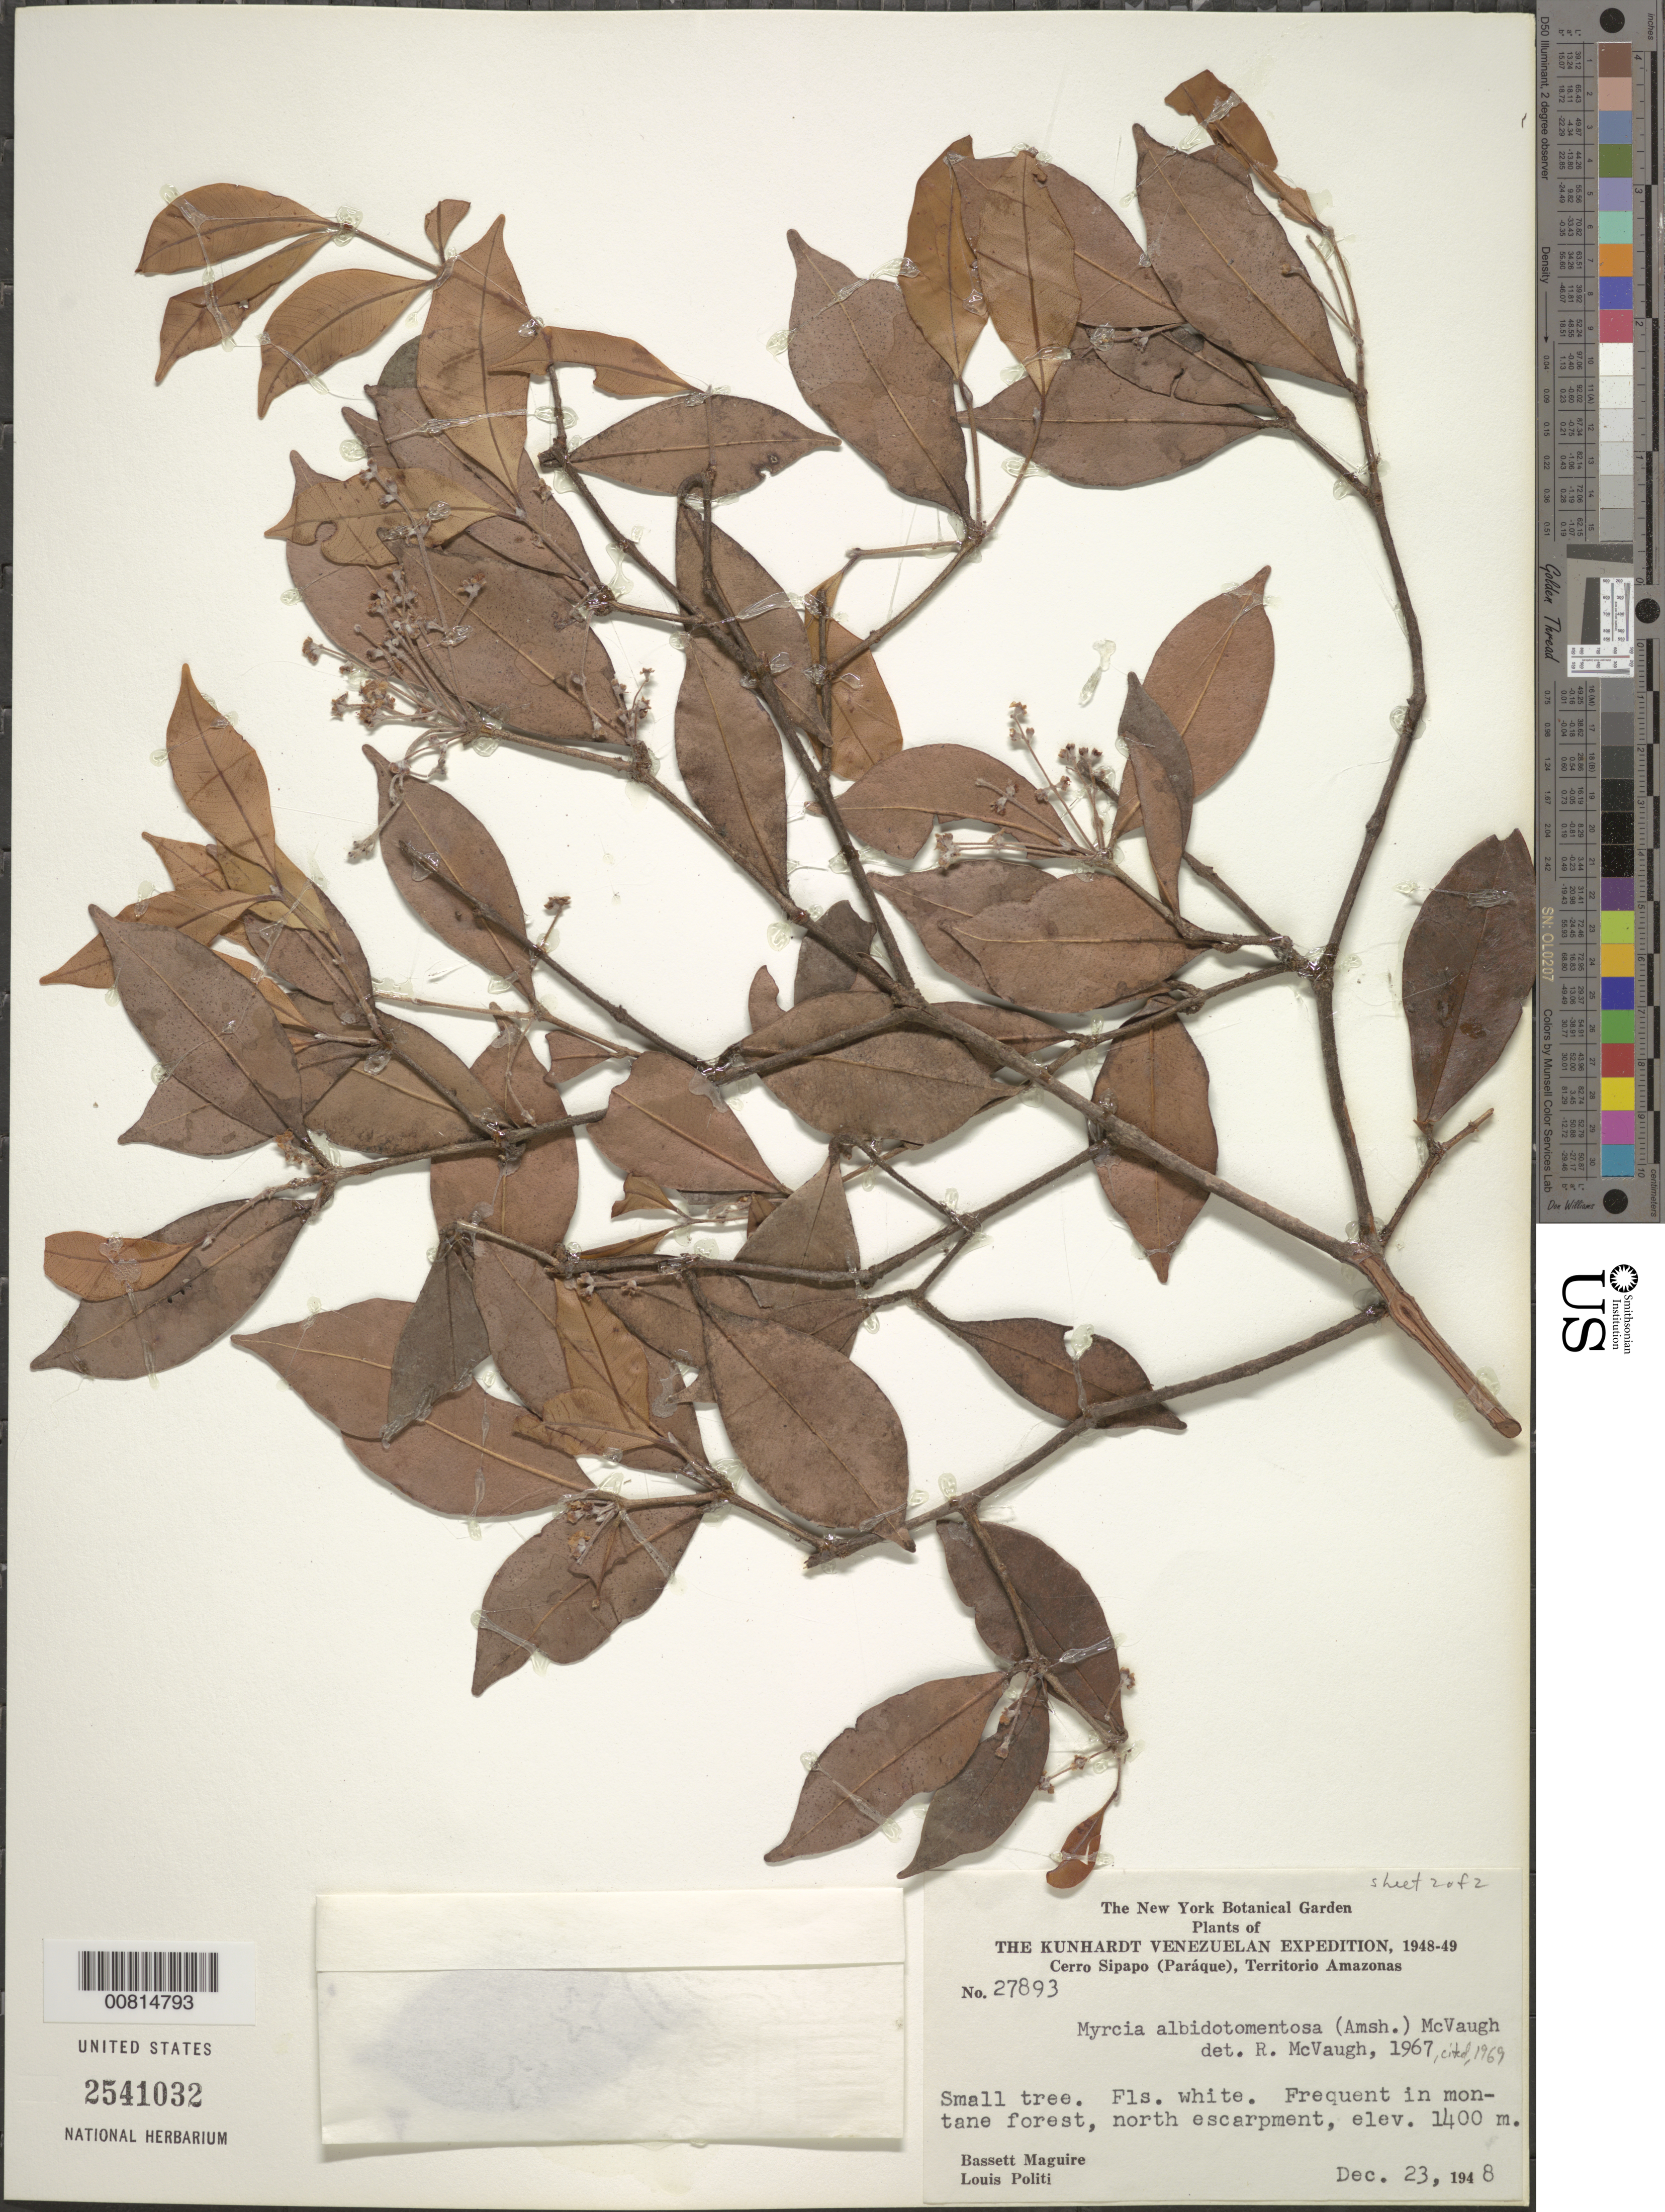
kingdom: Plantae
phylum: Tracheophyta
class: Magnoliopsida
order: Myrtales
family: Myrtaceae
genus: Myrcia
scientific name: Myrcia albidotomentosa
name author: (Amshoff) McVaugh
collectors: B. Maguire & L. Politi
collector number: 27893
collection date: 1948-12-23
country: Venezuela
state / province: Amazonas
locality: Cerro Sipapo (Paráque). North escarpment.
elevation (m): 1400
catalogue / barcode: US 2541032